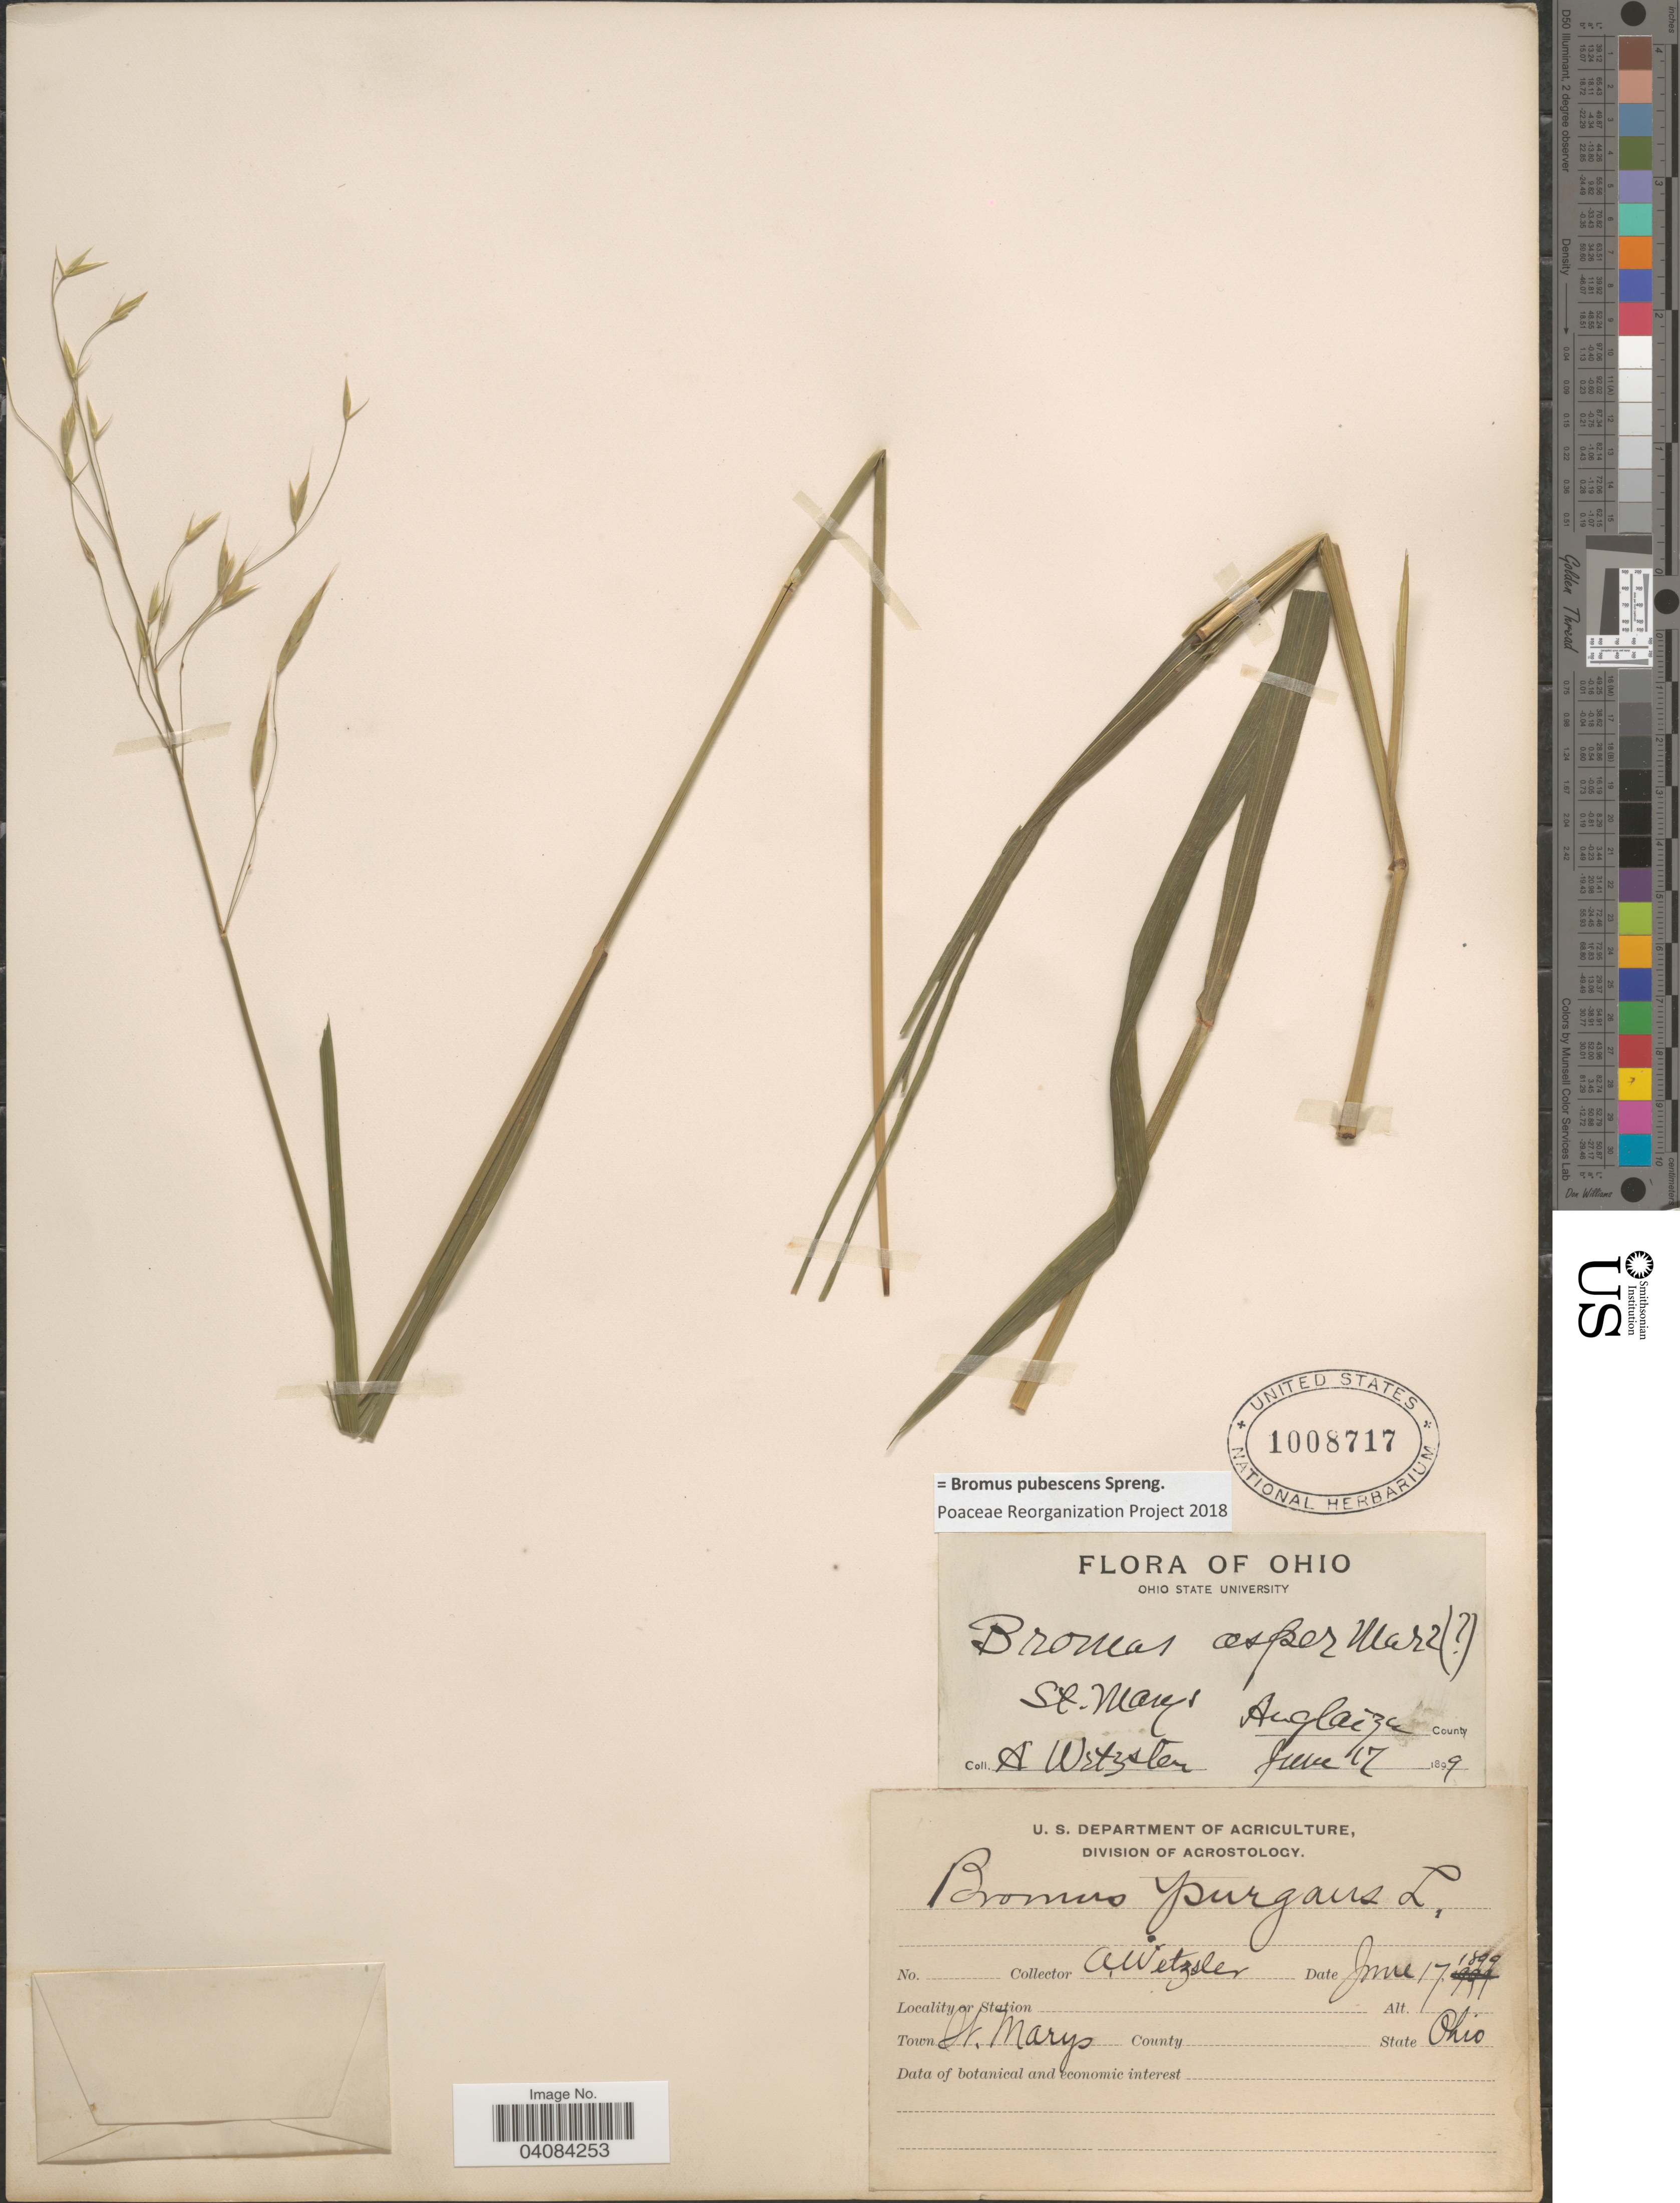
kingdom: Plantae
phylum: Tracheophyta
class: Liliopsida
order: Poales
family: Poaceae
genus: Bromus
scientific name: Bromus pubescens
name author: Muhl. ex Willd.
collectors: A. Wetzsler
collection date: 1899-06-17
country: United States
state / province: Ohio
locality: Town. St. Marys. Auglaize County.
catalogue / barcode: US 1008717